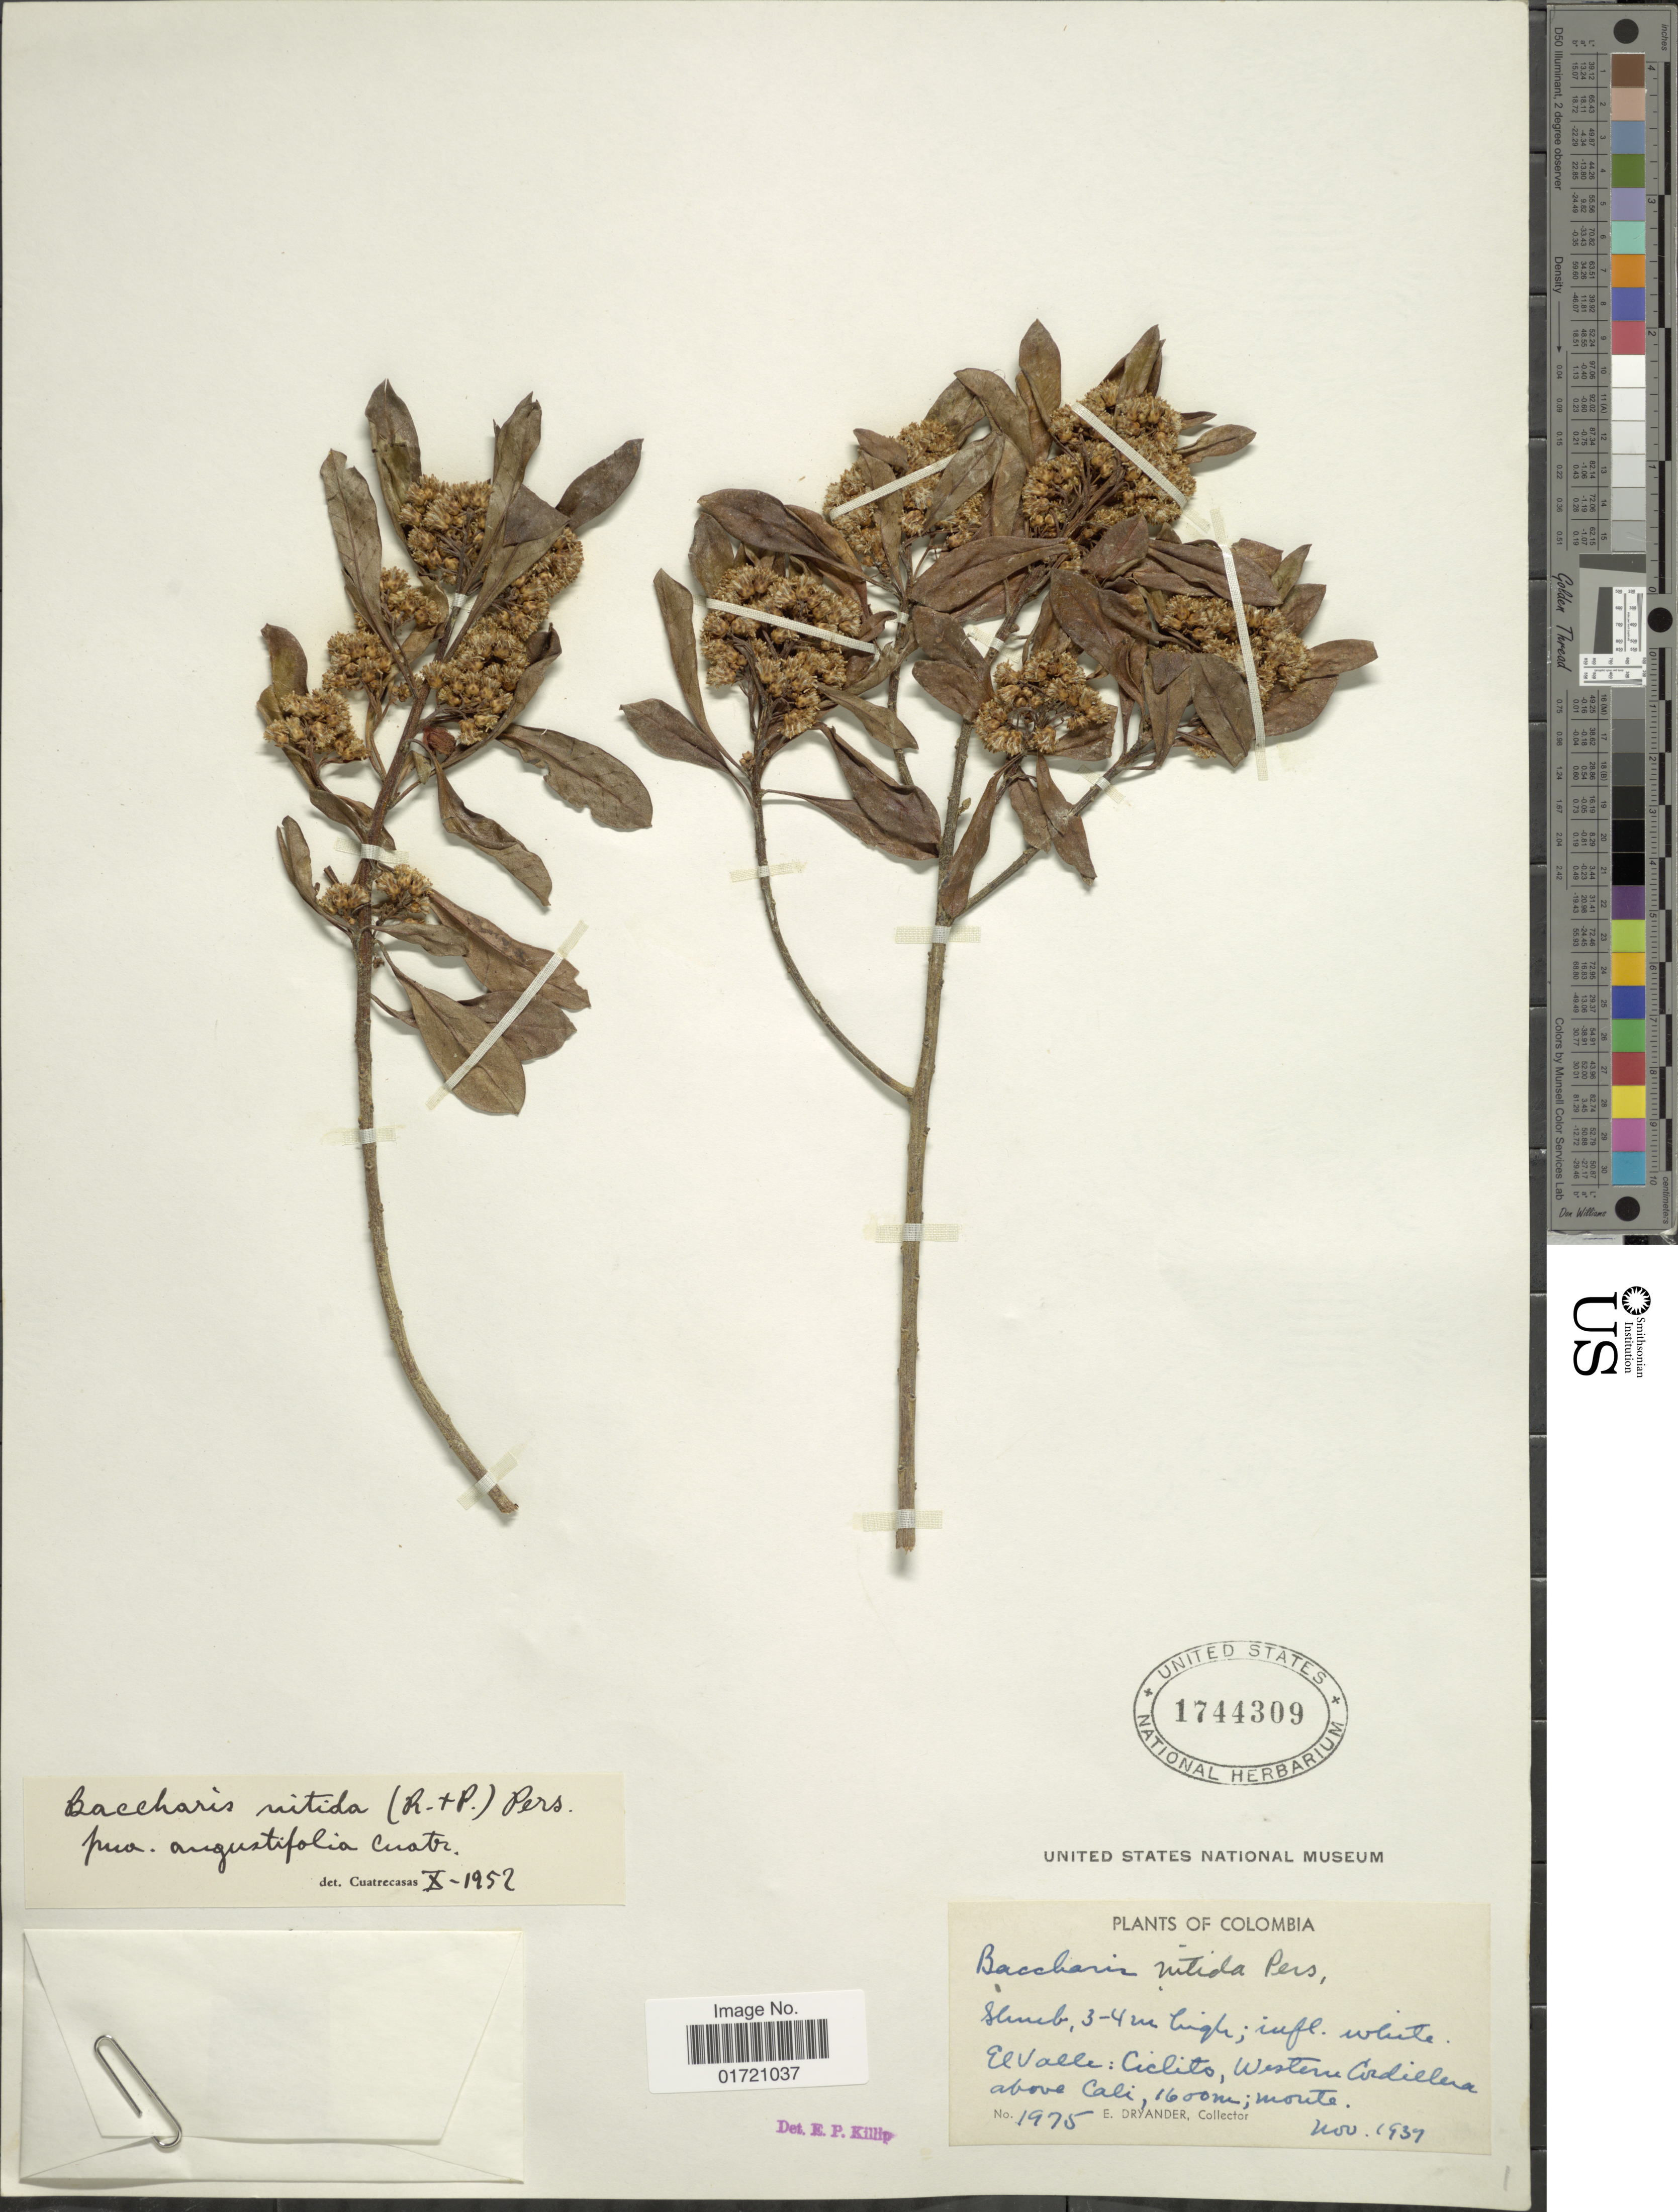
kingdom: Plantae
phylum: Tracheophyta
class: Magnoliopsida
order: Asterales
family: Asteraceae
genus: Baccharis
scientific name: Baccharis nitida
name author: (Ruiz & Pav.) Pers.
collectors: E. Dryander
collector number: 1975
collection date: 1937-11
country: Colombia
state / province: Valle del Cauca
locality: El Valle: Ciclito, Western Cordillera above Cali.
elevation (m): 1600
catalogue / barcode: US 1744309